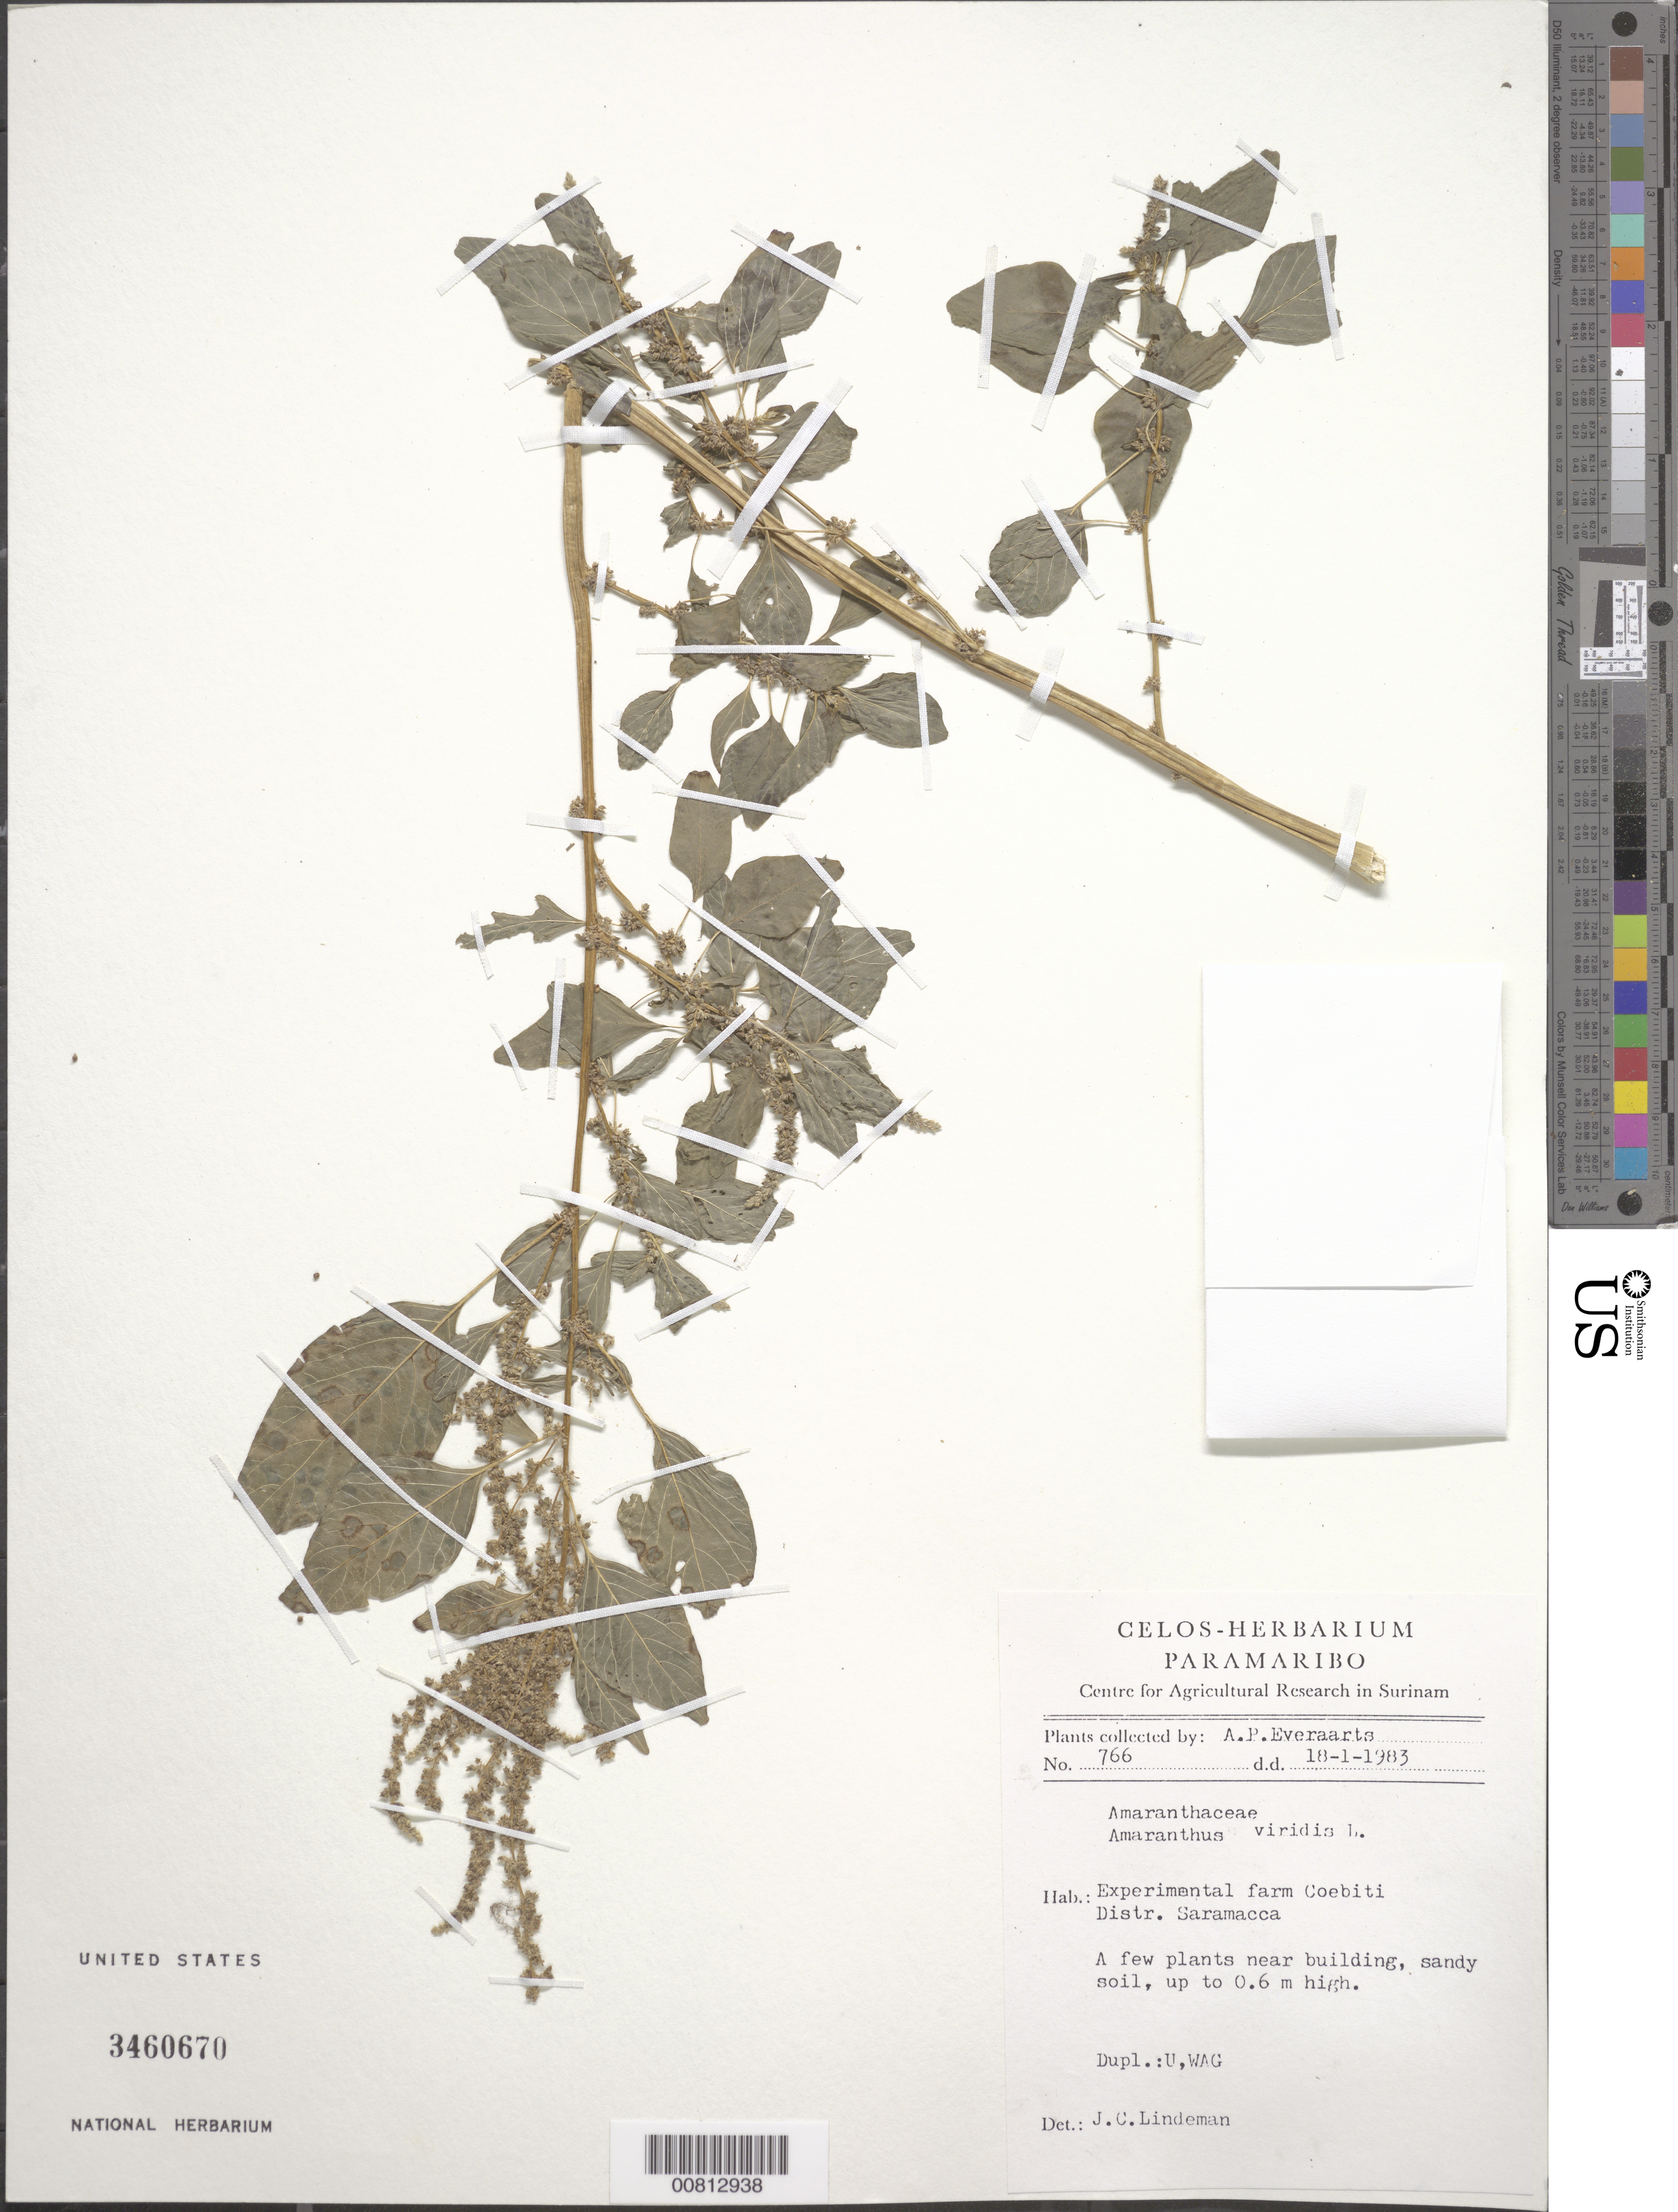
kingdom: Plantae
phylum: Tracheophyta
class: Magnoliopsida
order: Caryophyllales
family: Amaranthaceae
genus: Amaranthus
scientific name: Amaranthus viridis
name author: L.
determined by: Lindeman, J. C.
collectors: A. Everaarts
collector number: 766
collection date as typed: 18-Jan-83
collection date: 1983-01-18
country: Suriname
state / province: Saramacca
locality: Coebiti Experimental Farm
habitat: Sandy soil, near building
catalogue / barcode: US 3460670